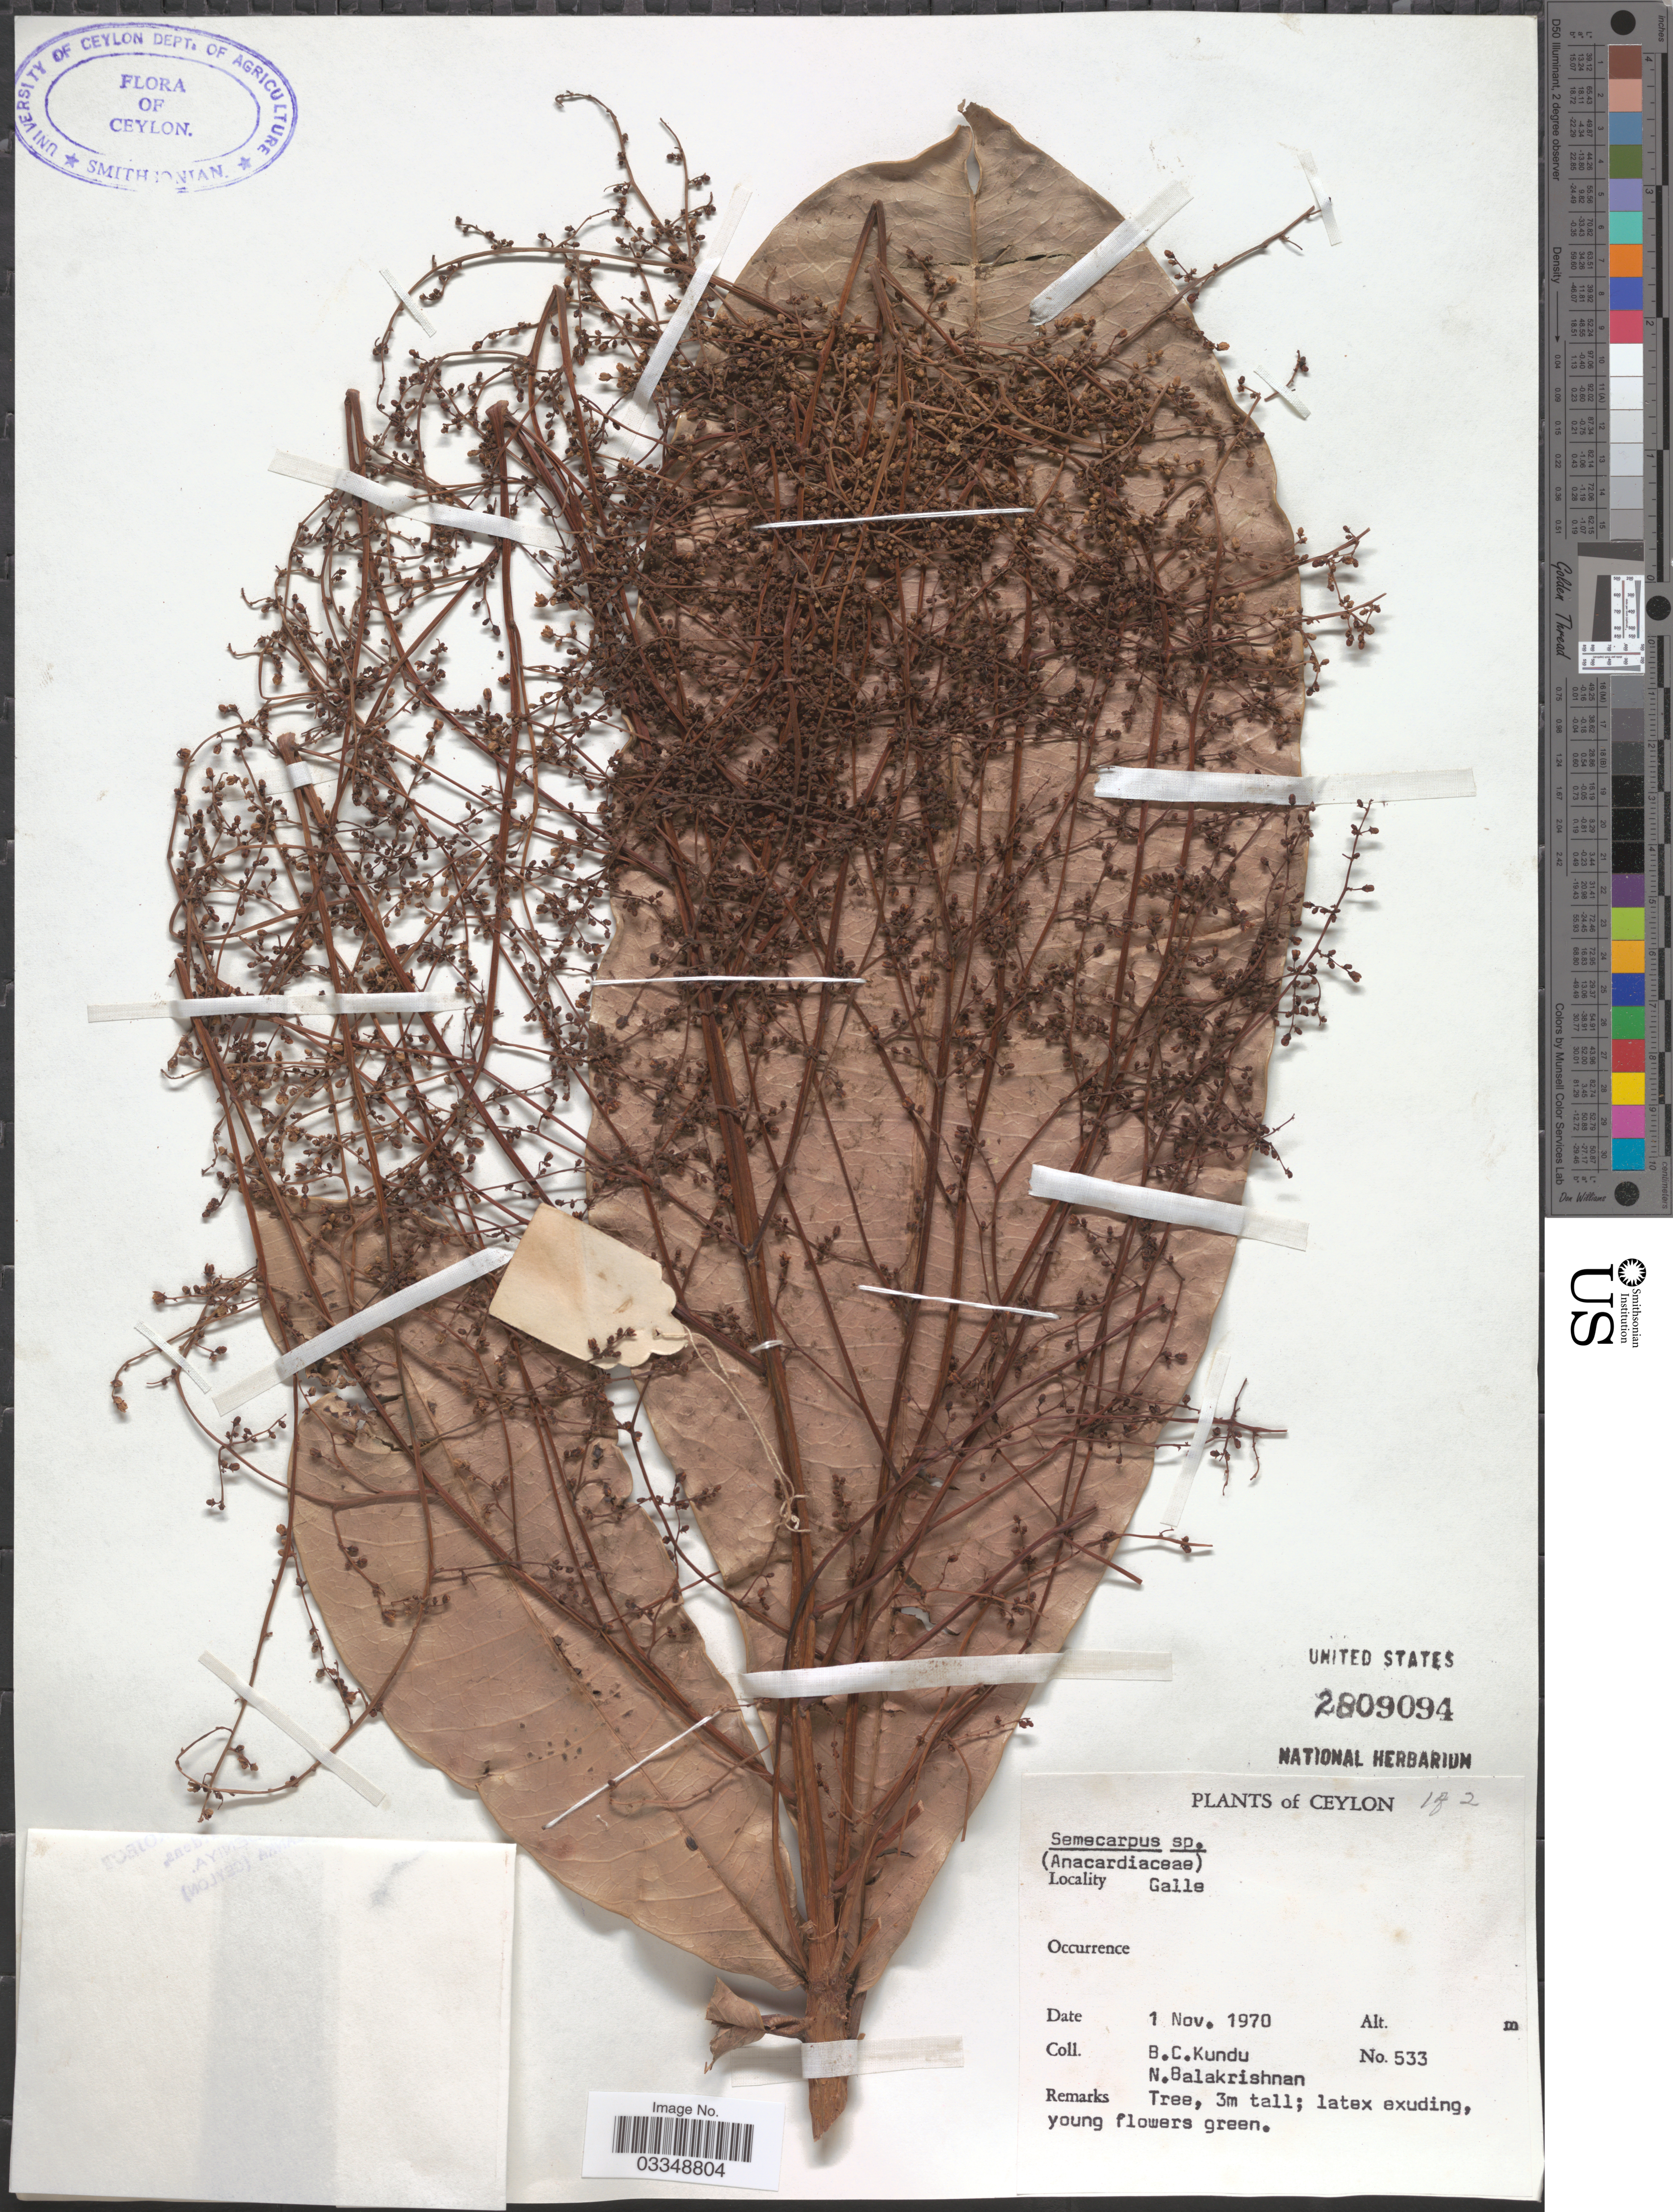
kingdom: Plantae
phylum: Tracheophyta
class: Magnoliopsida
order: Sapindales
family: Anacardiaceae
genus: Semecarpus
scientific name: Semecarpus sp.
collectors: B. C. Kundu & N. Balakrishnan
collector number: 533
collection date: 1970-11-01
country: Sri Lanka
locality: Ceylon. Galle.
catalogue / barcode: US 2809094